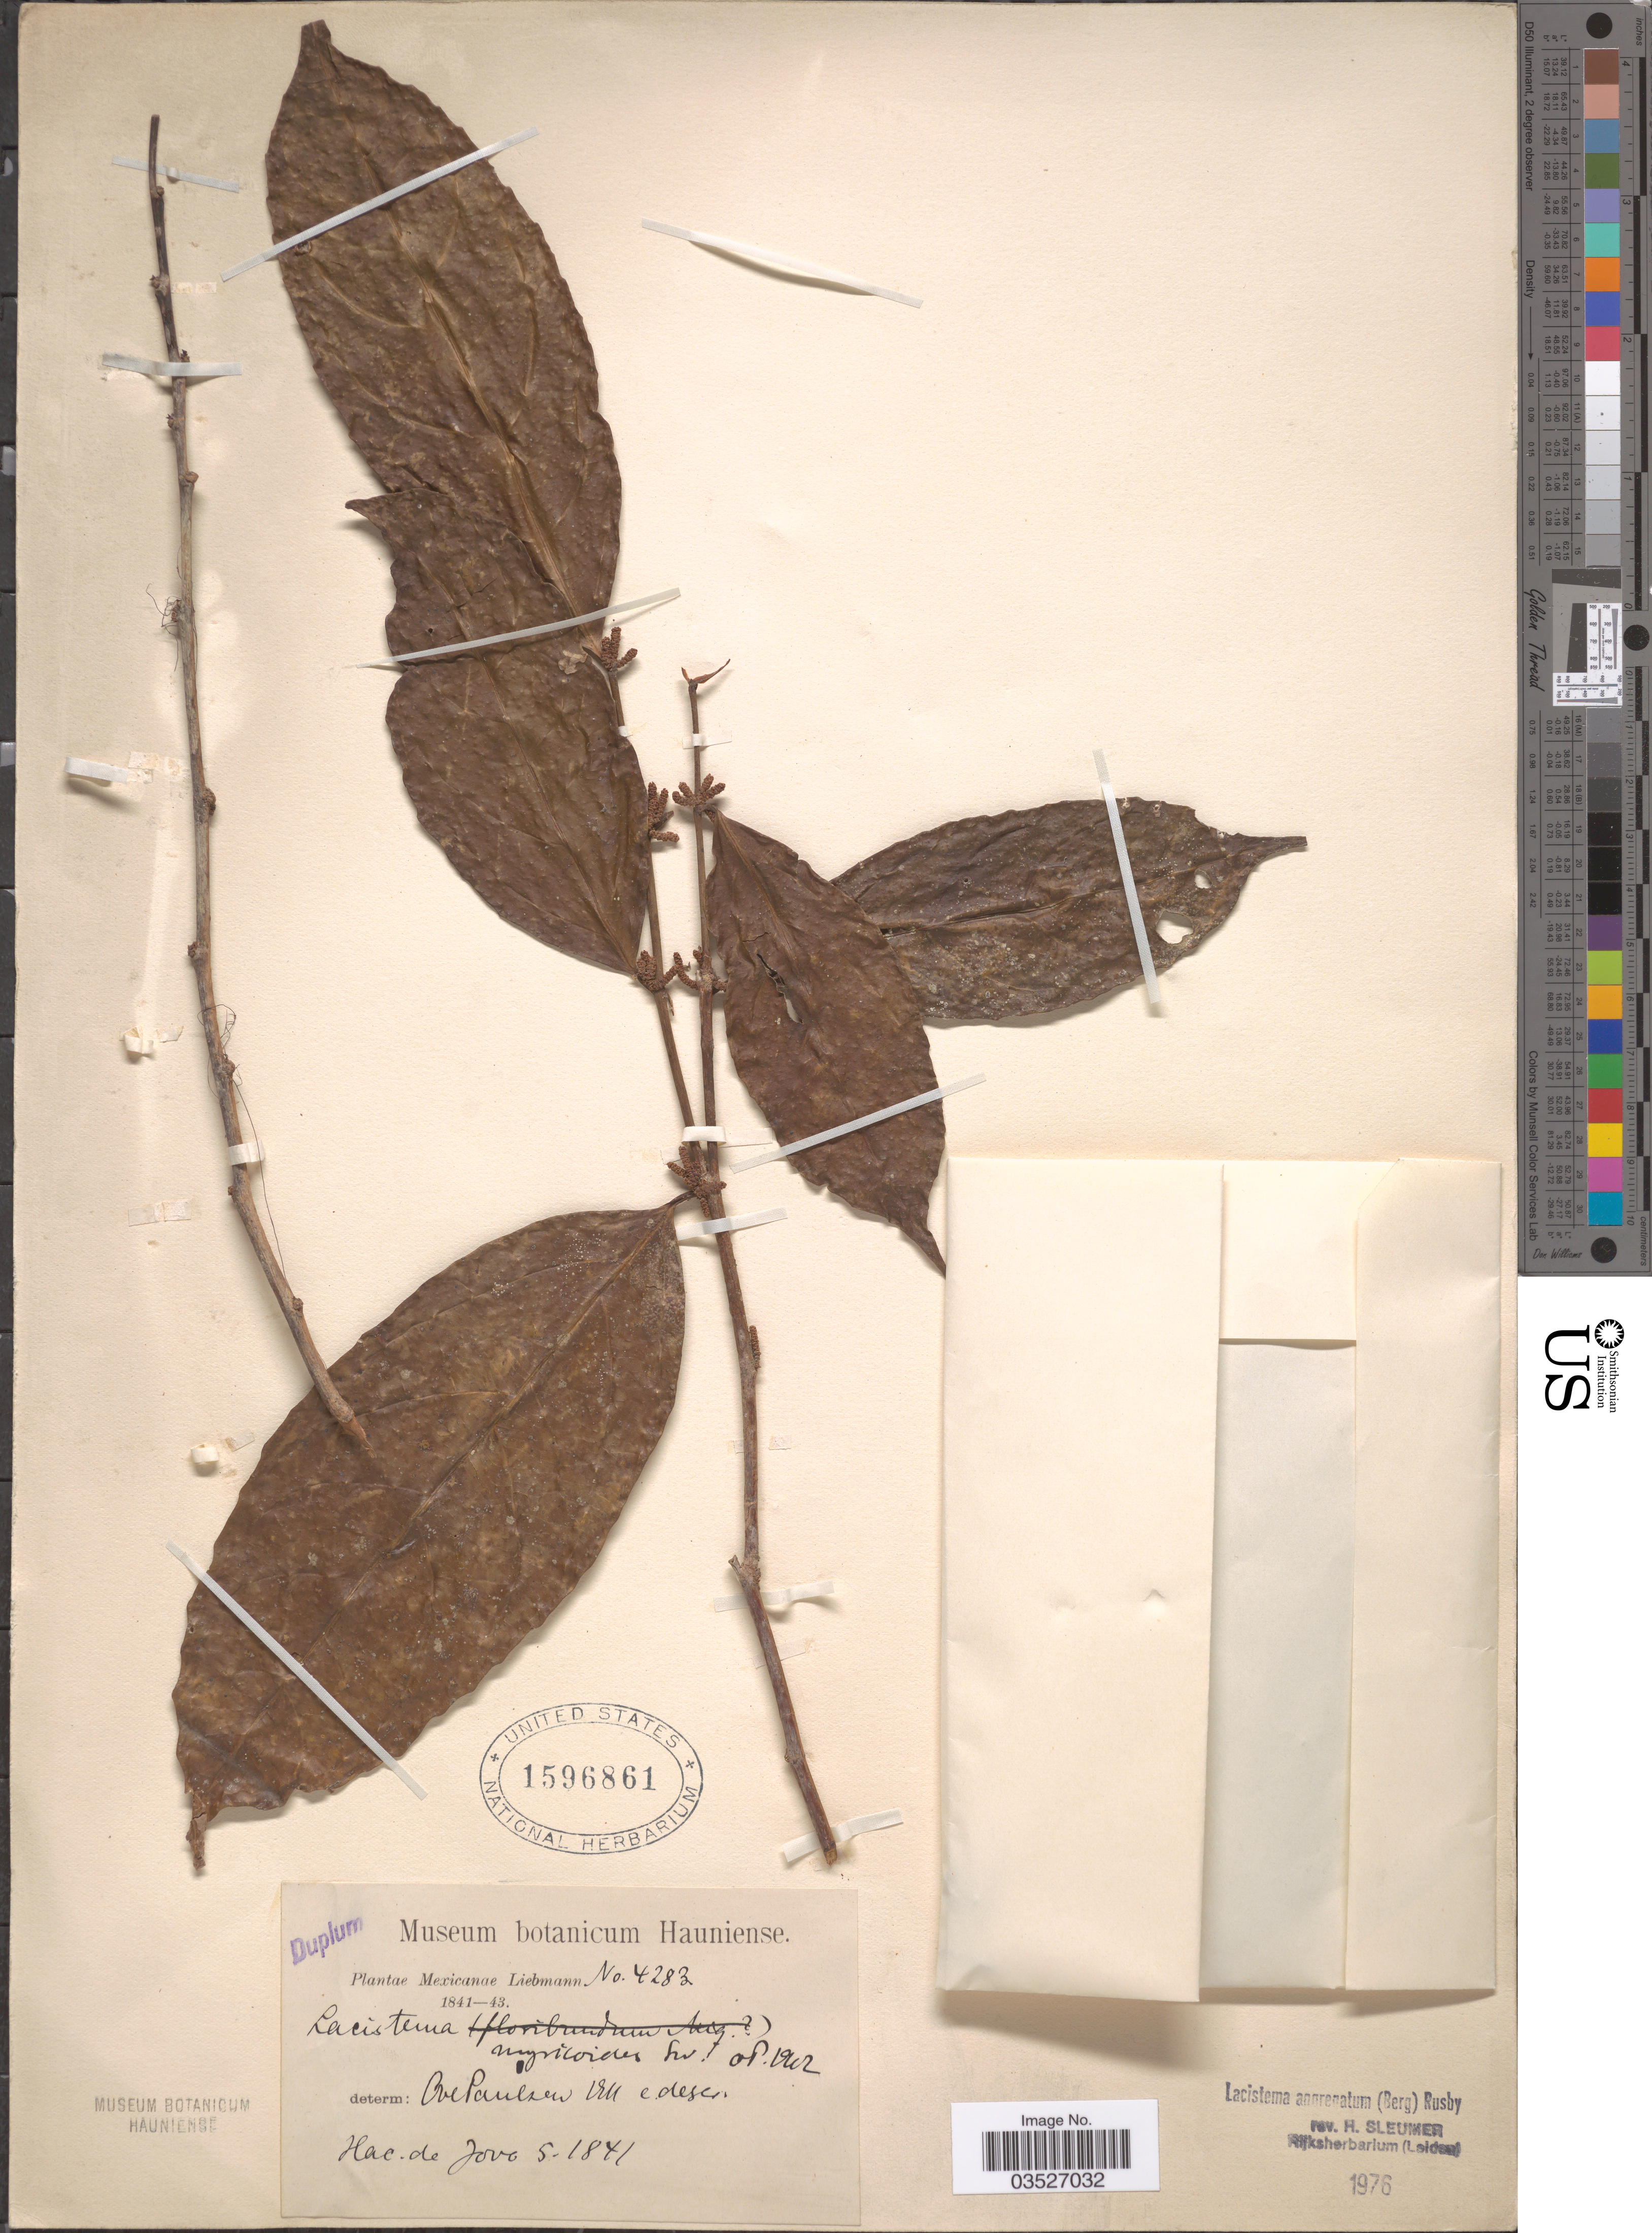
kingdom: Plantae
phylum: Tracheophyta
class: Magnoliopsida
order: Malpighiales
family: Lacistemataceae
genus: Lacistema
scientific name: Lacistema aggregatum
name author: (P.J. Bergius) Rusby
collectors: Liebmann, --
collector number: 4283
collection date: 1841-05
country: Mexico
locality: Hac. de Jovo.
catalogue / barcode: US 1596861